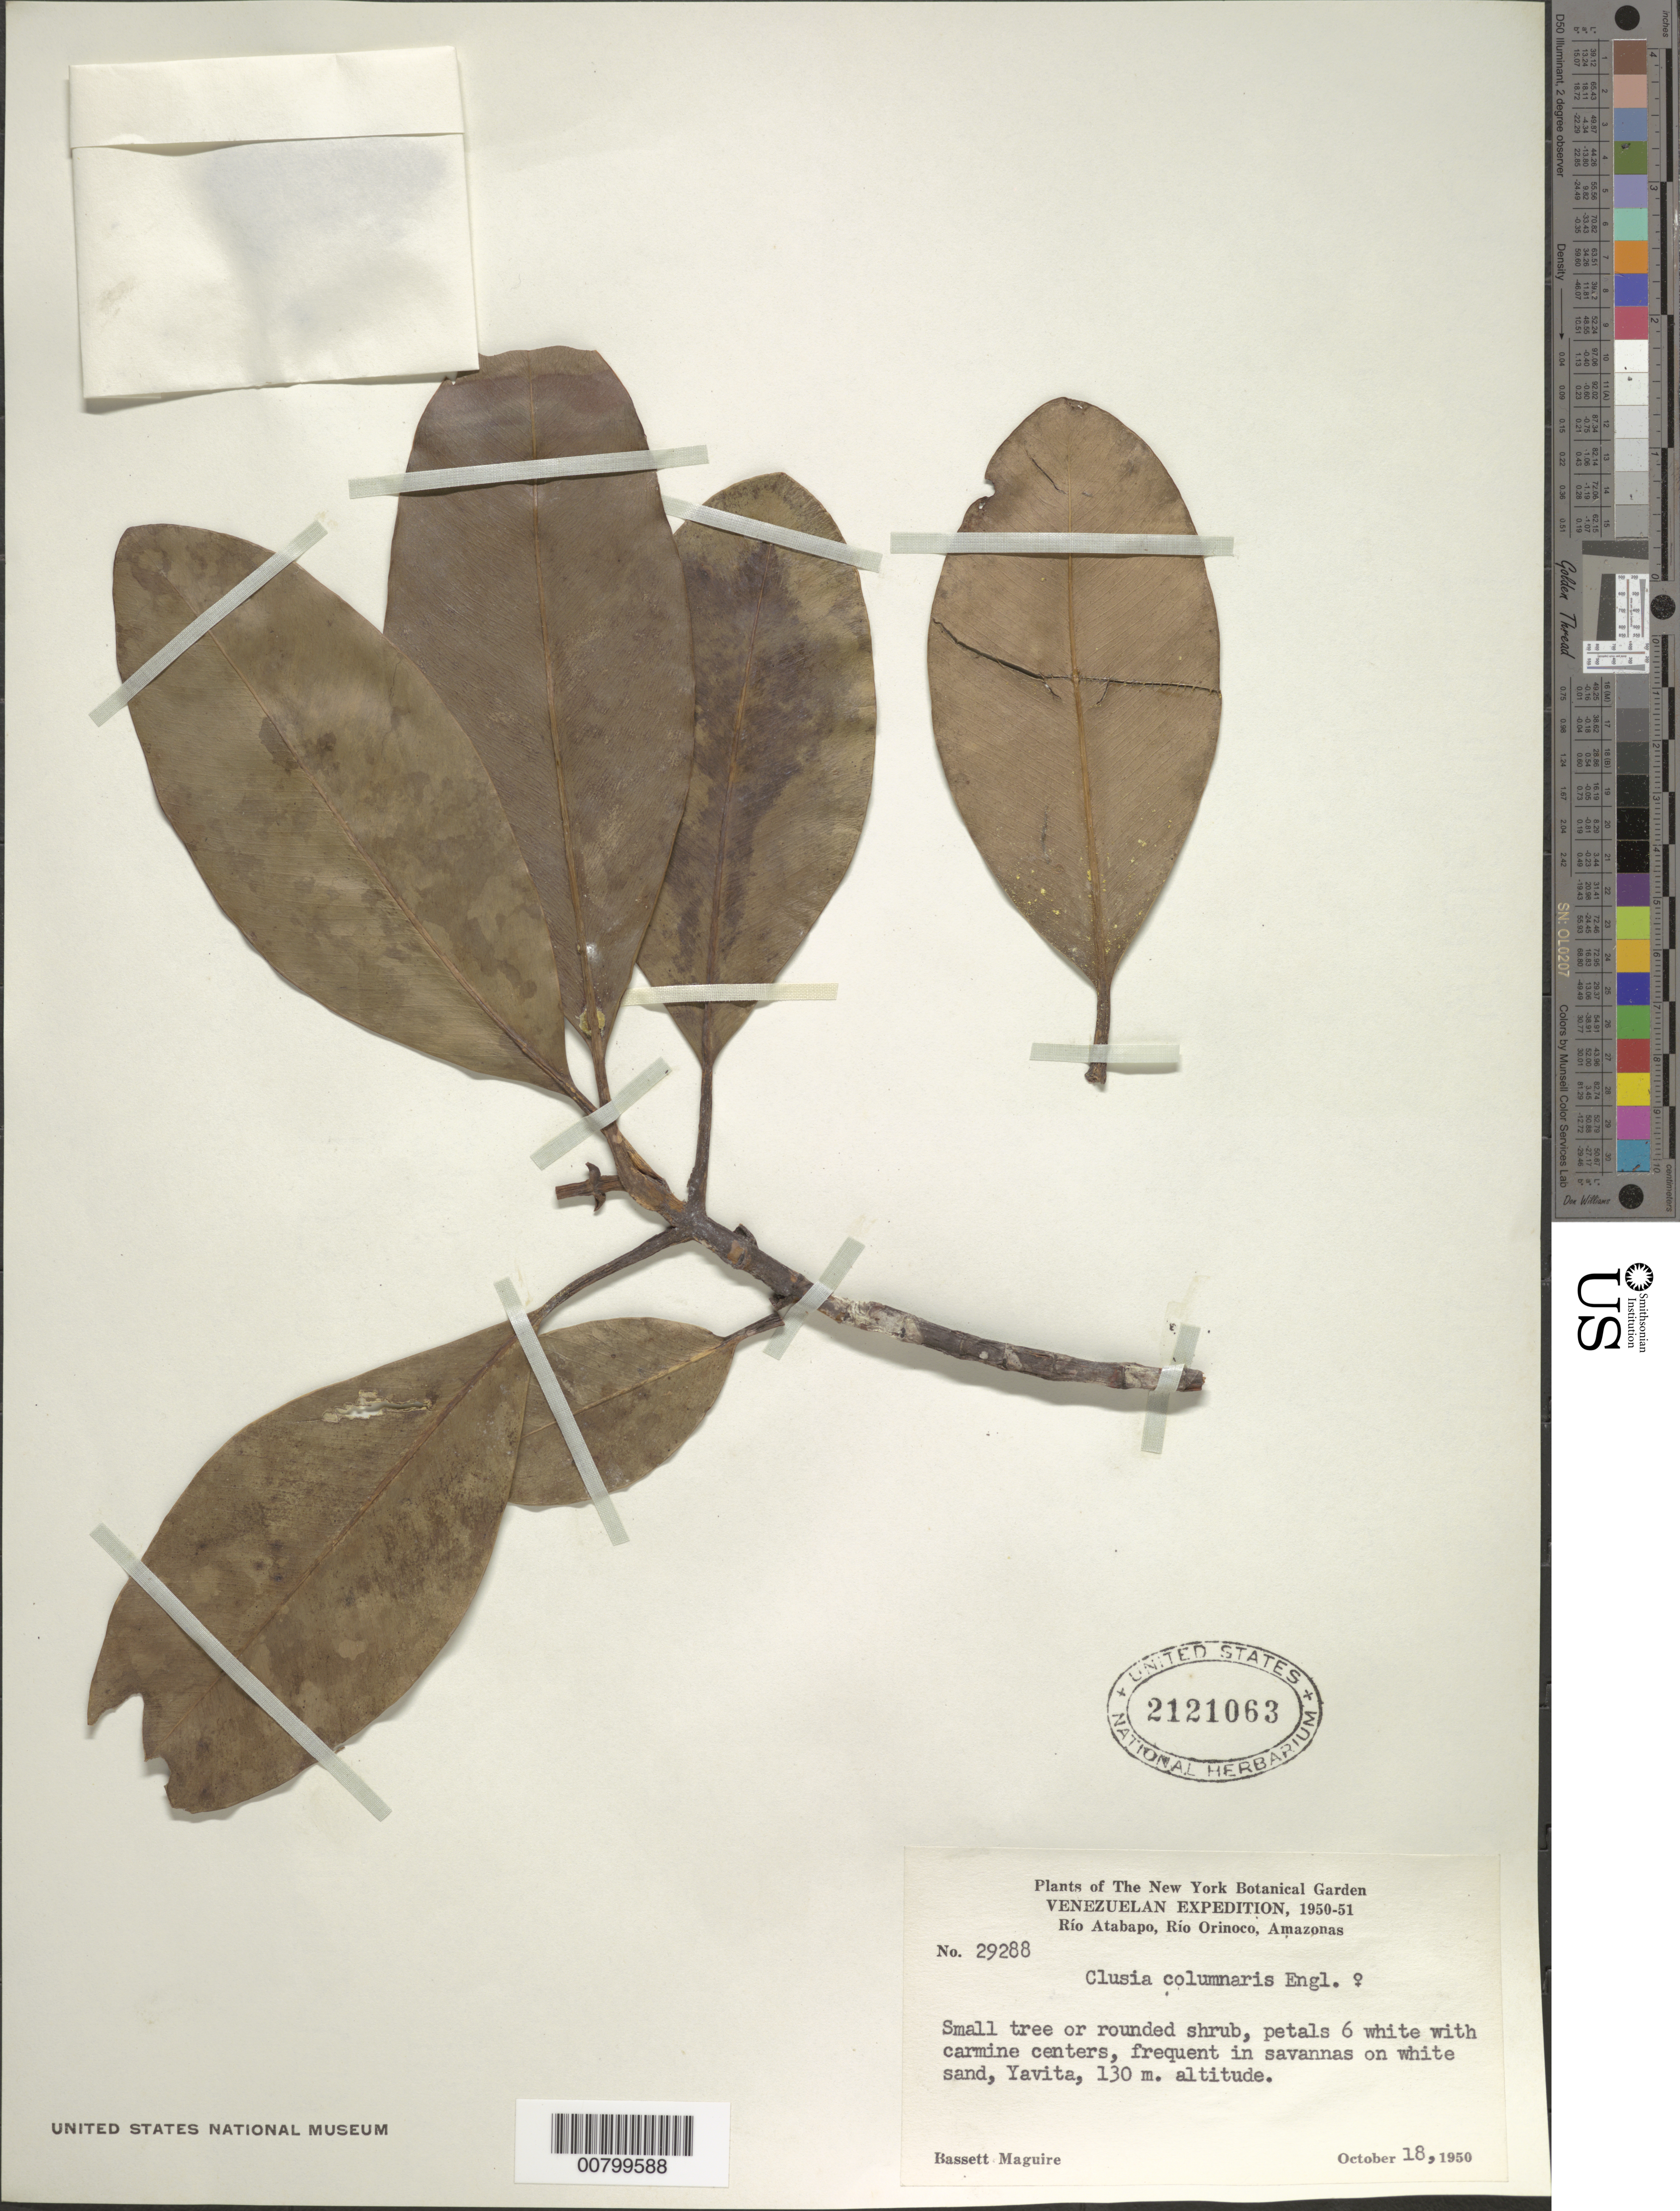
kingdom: Plantae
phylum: Tracheophyta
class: Magnoliopsida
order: Malpighiales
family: Clusiaceae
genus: Clusia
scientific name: Clusia columnaris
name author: Engl.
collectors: B. Maguire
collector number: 29288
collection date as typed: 18-Oct-50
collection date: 1950-10-18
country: Venezuela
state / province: Amazonas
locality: Yavita, Río Atabapo, Río Orinoco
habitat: White sand, scrub savanna.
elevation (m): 130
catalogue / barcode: US 2121063